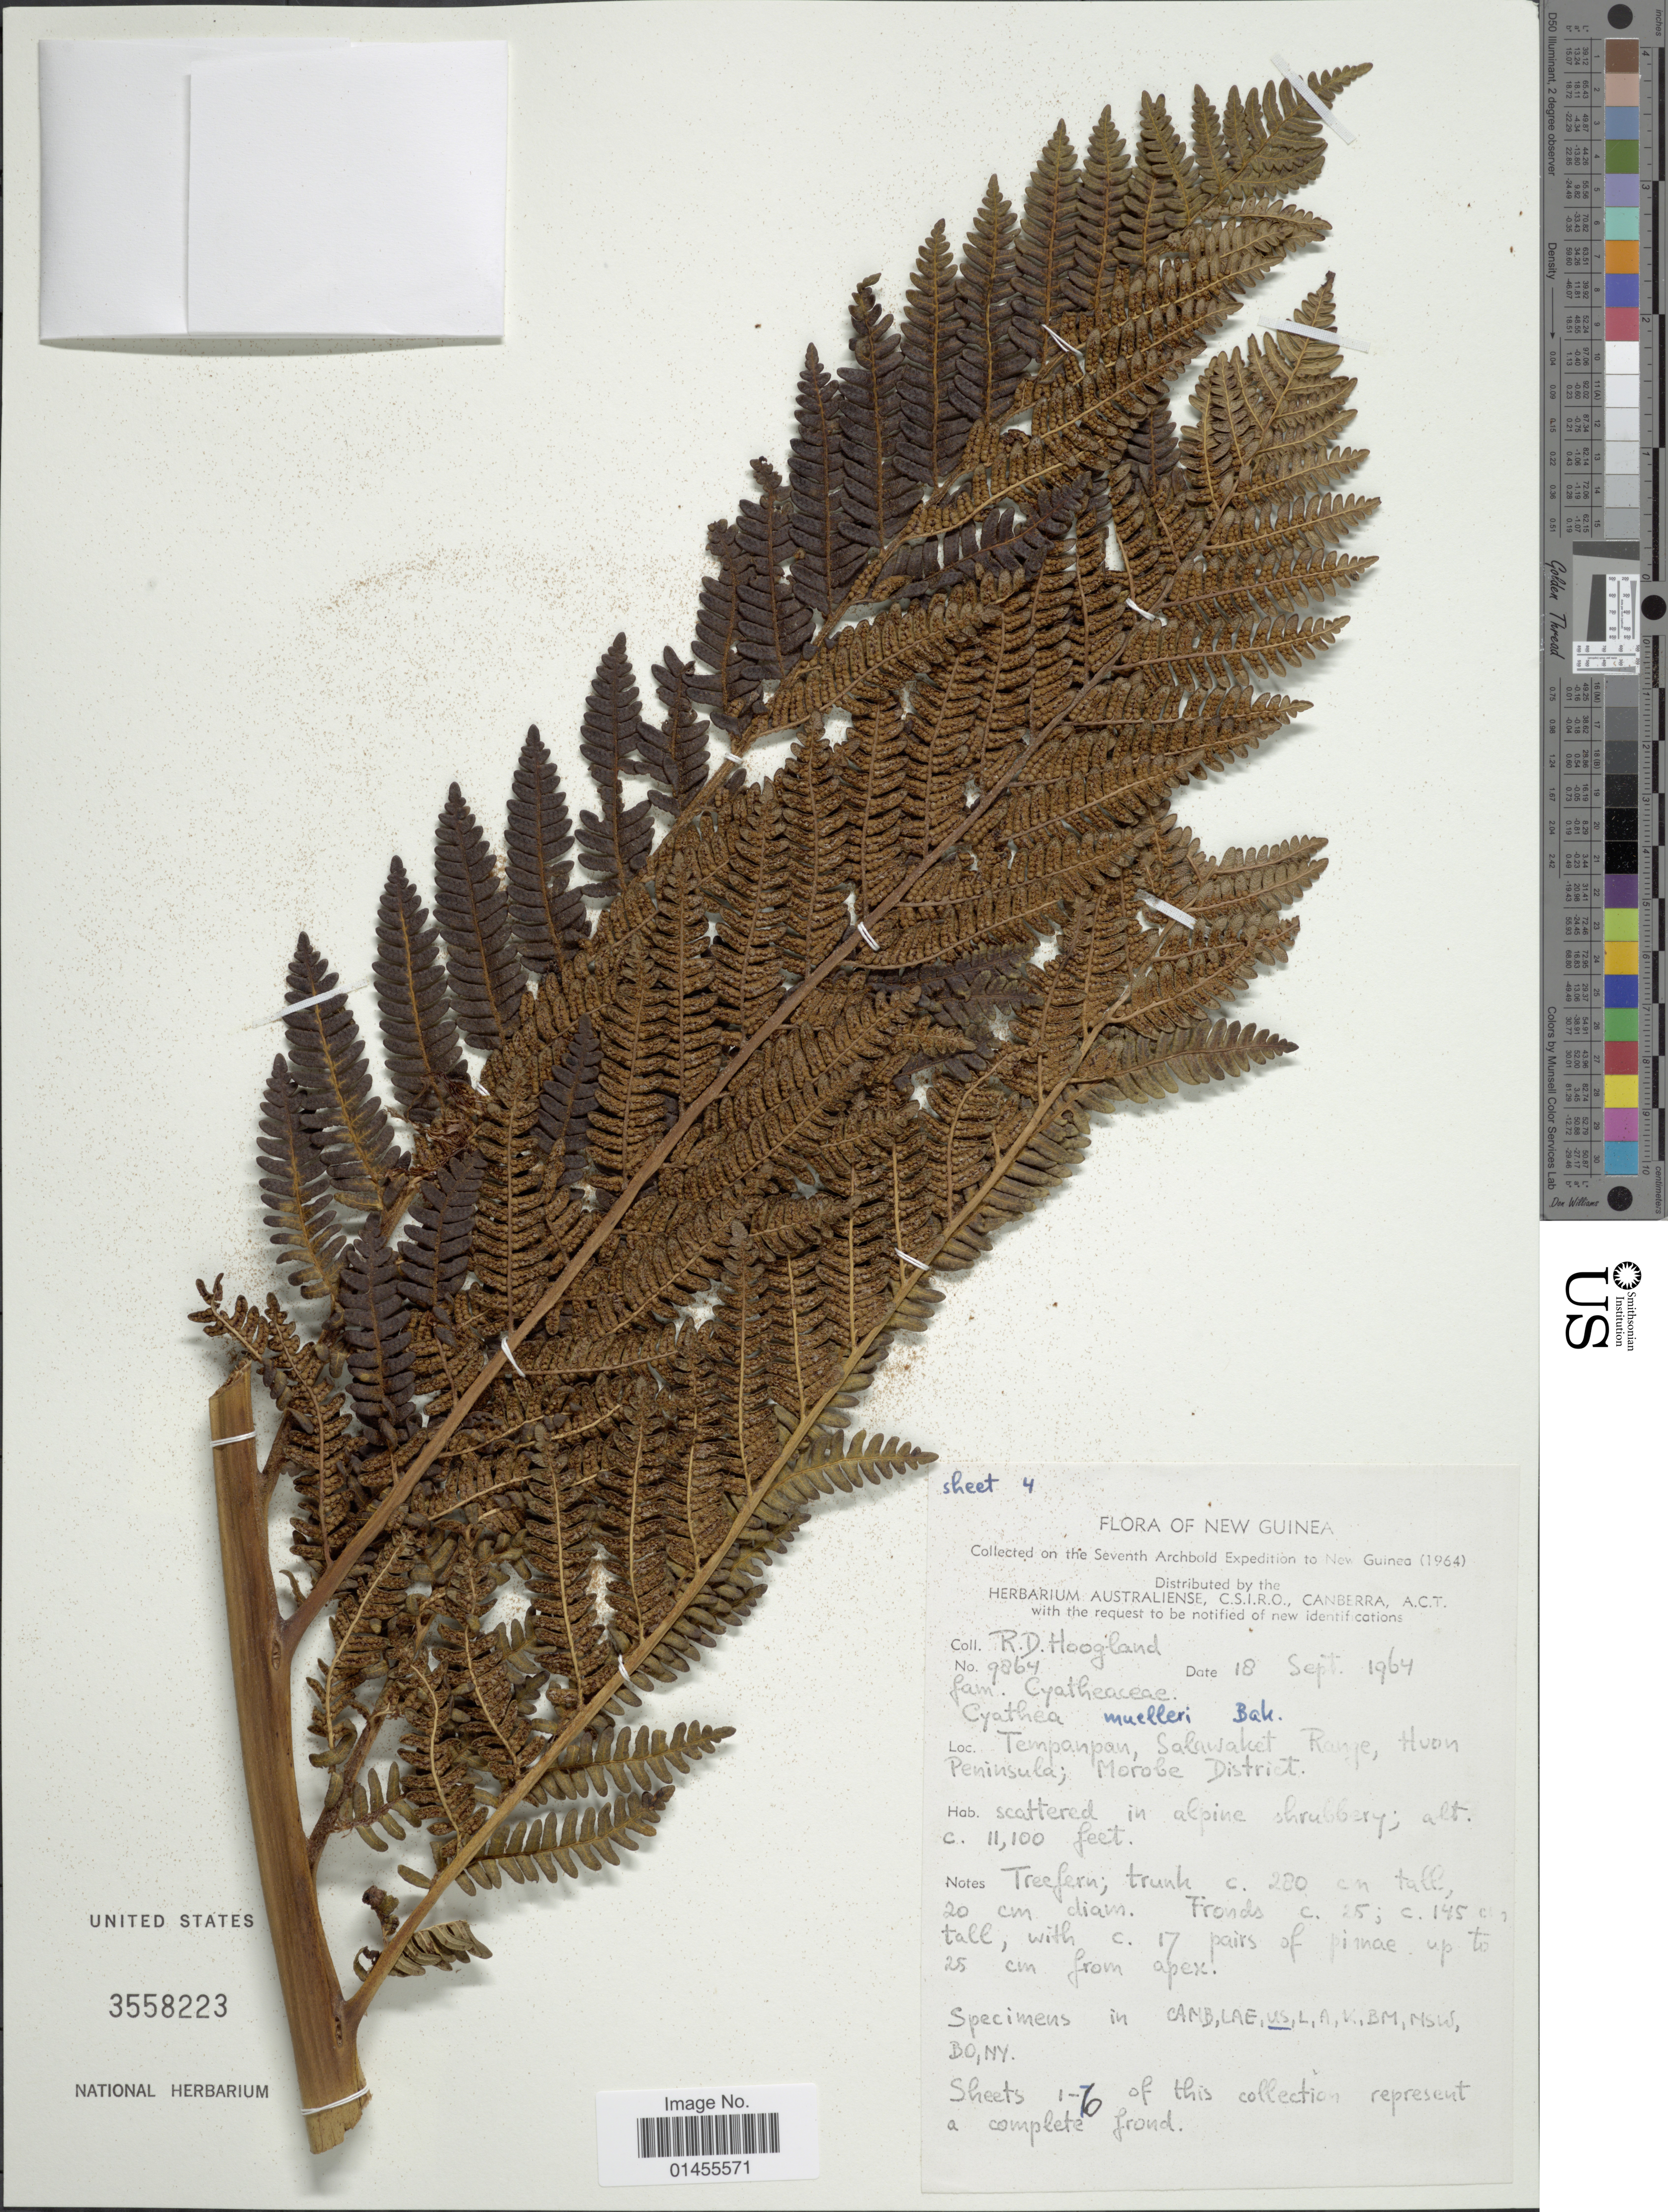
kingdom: Plantae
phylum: Tracheophyta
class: Polypodiopsida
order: Cyatheales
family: Cyatheaceae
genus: Alsophila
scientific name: Alsophila muelleri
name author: (Baker) R.M. Tryon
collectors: R. D. Hoogland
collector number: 9864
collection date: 1964-09-18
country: Papua New Guinea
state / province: Morobe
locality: New Guinea. Tempanpan, Salawaket Range, Huon Peninsula, Morobe District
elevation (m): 3383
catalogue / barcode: US 3558223